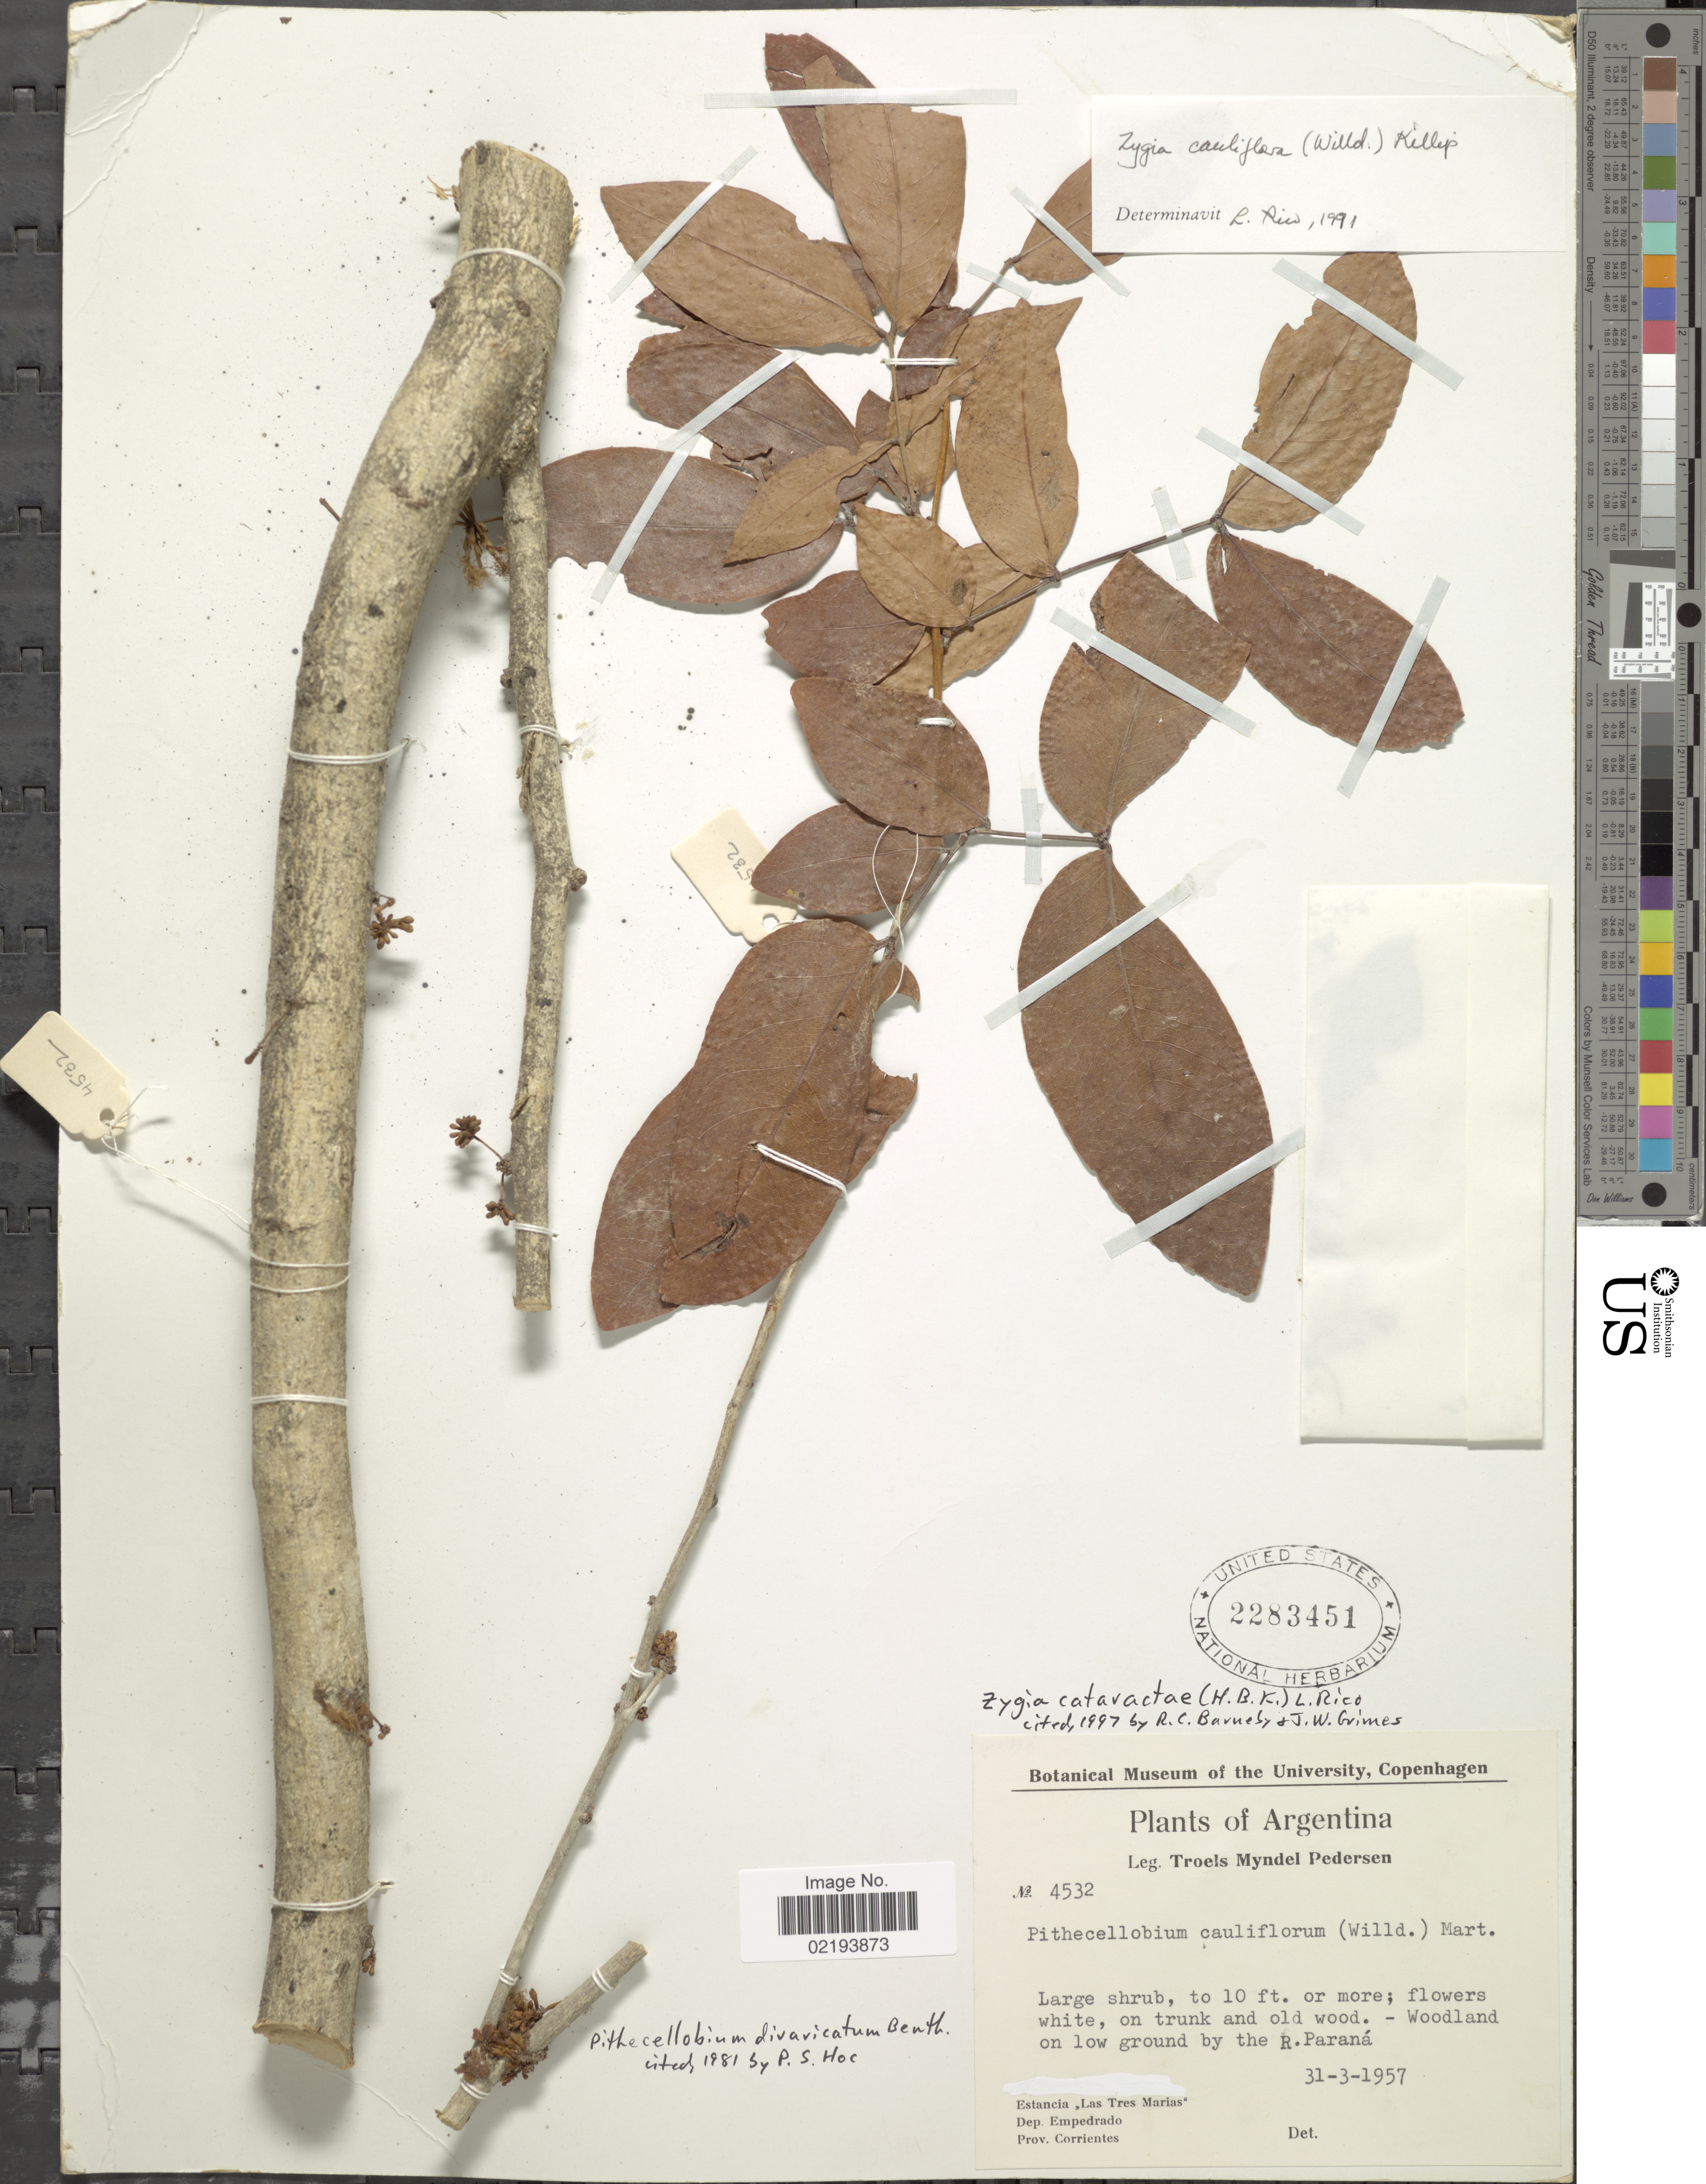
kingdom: Plantae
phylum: Tracheophyta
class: Magnoliopsida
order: Fabales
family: Fabaceae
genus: Zygia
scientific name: Zygia cataractae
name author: (Kunth) L. Rico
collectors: T. Pederson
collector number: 4532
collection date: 1957-03-31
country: Argentina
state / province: Corrientes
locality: Woodland on low ground by the the R. Paraná, Estancia ,,Las Tres Marias' Dep. Empedrado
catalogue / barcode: US 2283451